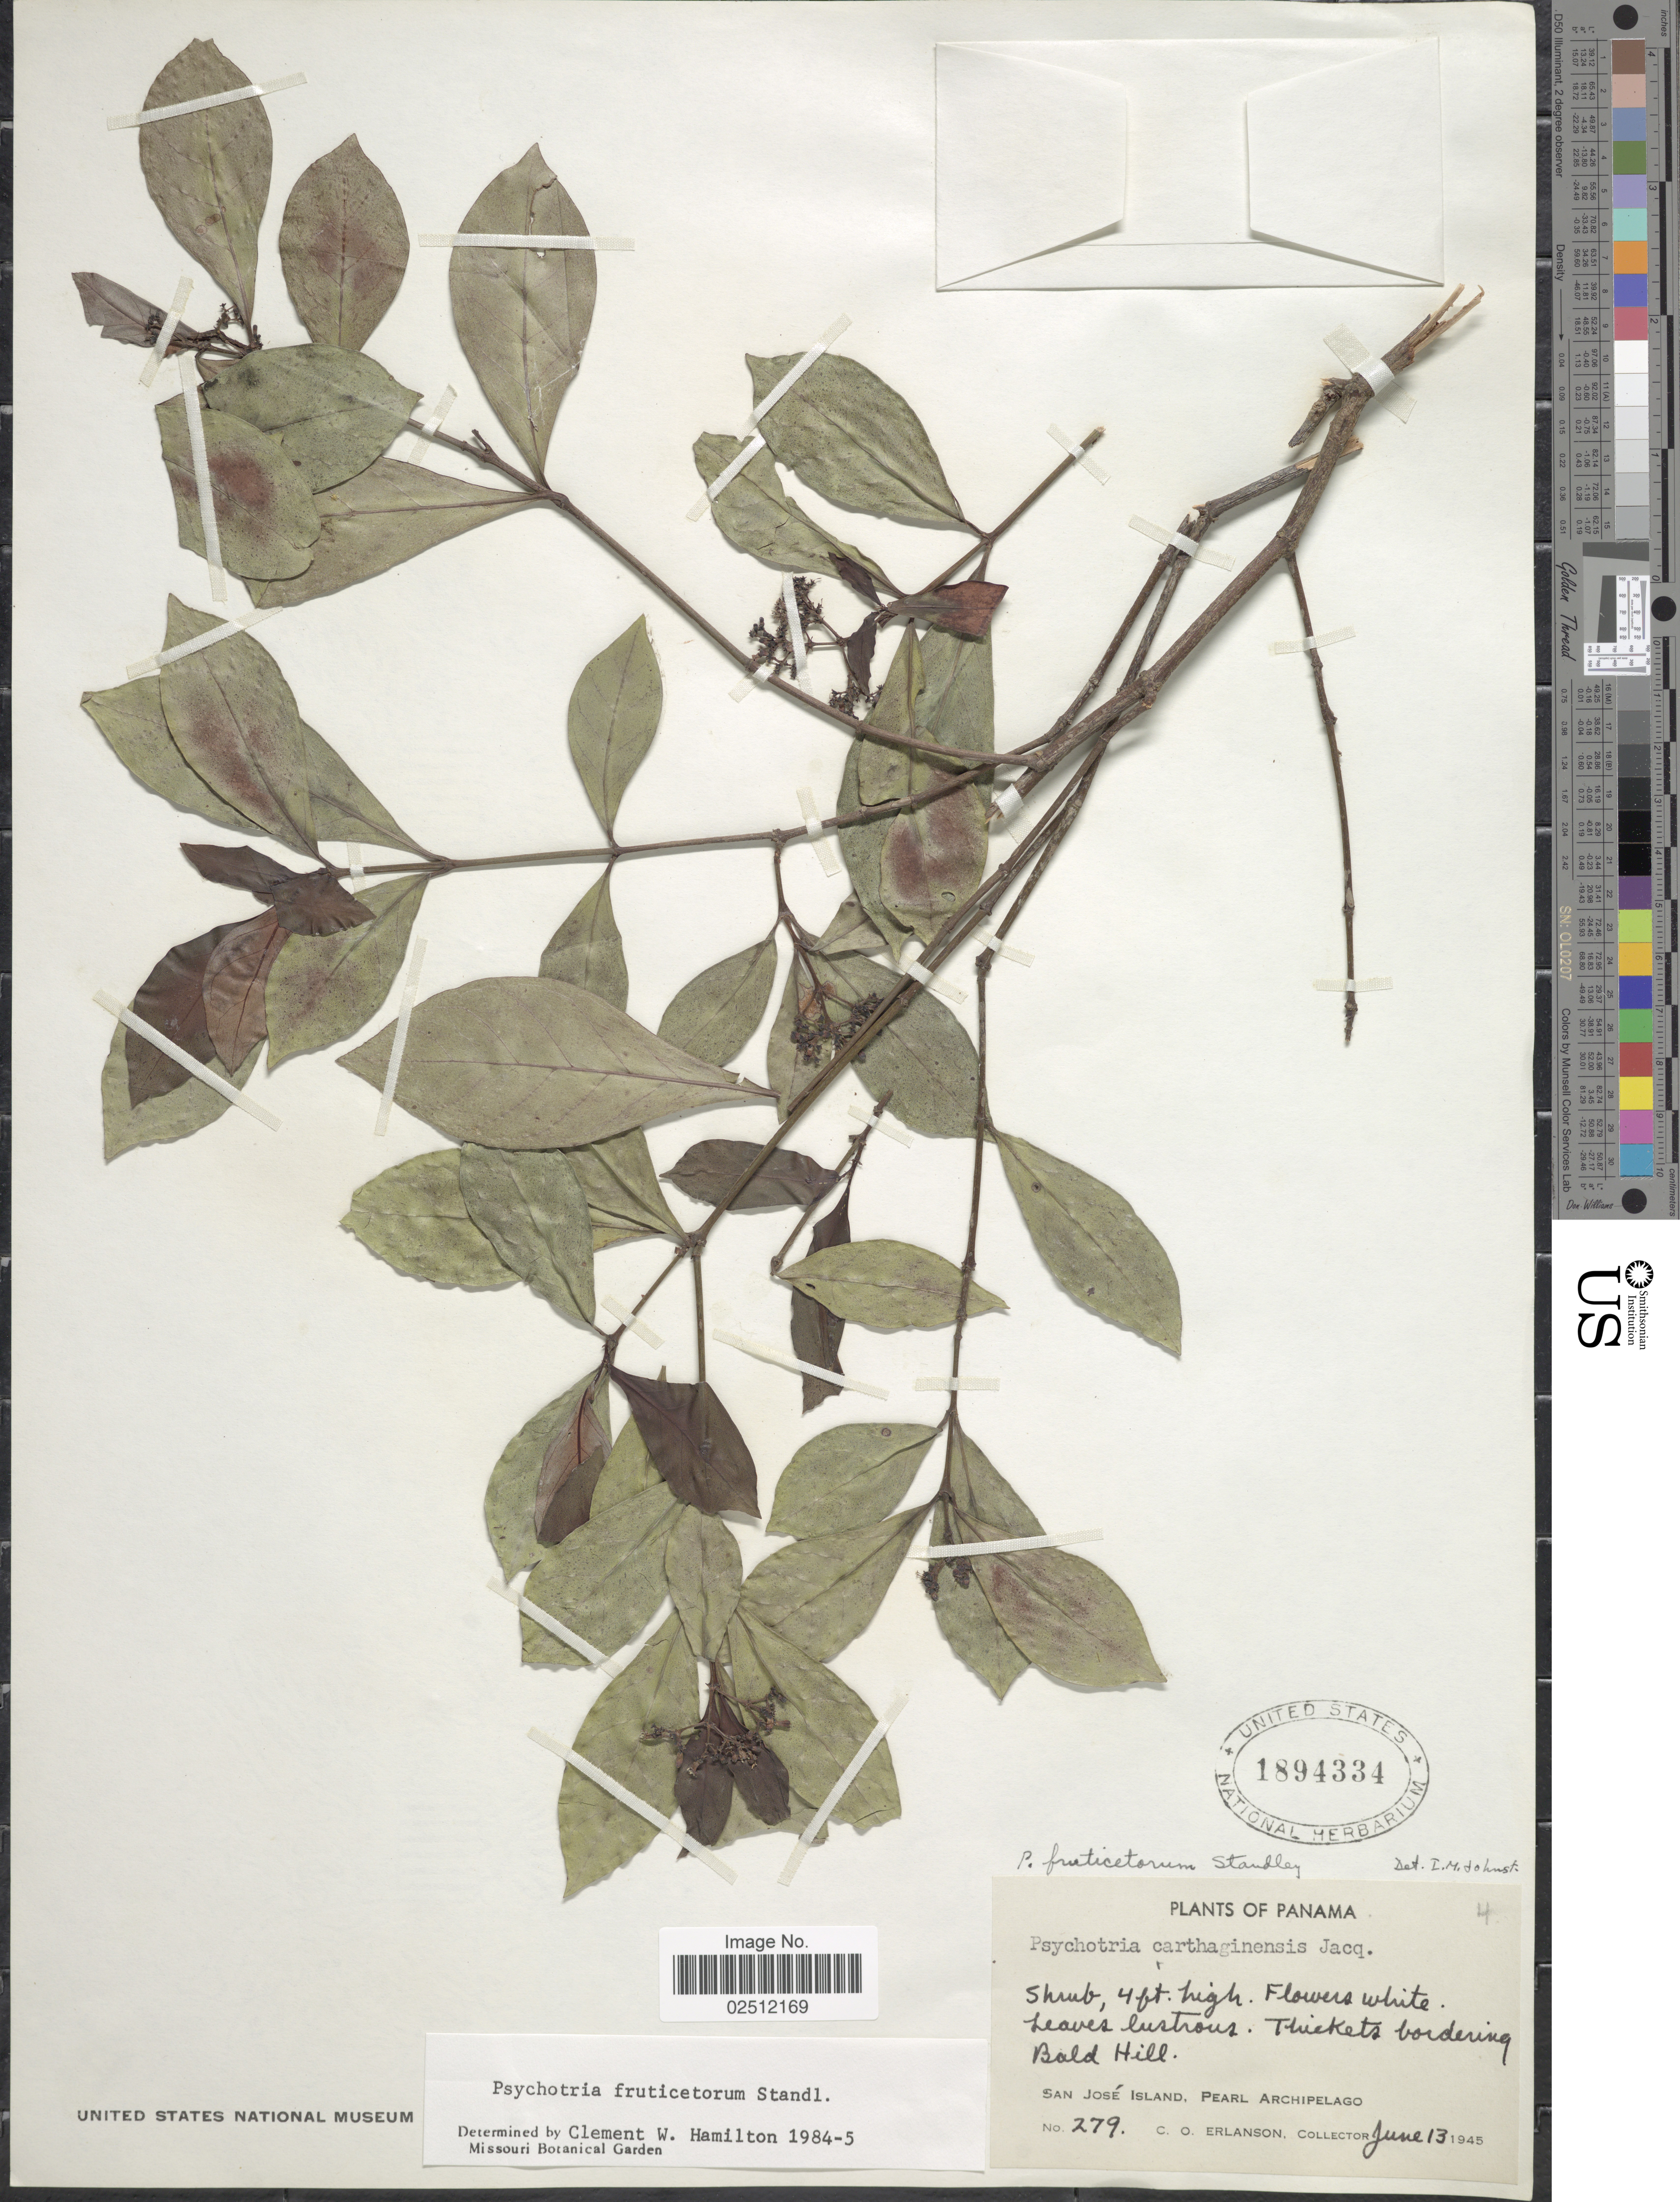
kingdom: Plantae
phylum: Tracheophyta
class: Magnoliopsida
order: Gentianales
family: Rubiaceae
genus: Psychotria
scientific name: Psychotria fruticetorum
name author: Standl.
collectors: C. O. Erlanson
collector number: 279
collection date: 1945-06-13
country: Panama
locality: Thickets bordering bald Hill, San José Island, Pearl Archipelago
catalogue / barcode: US 1894334